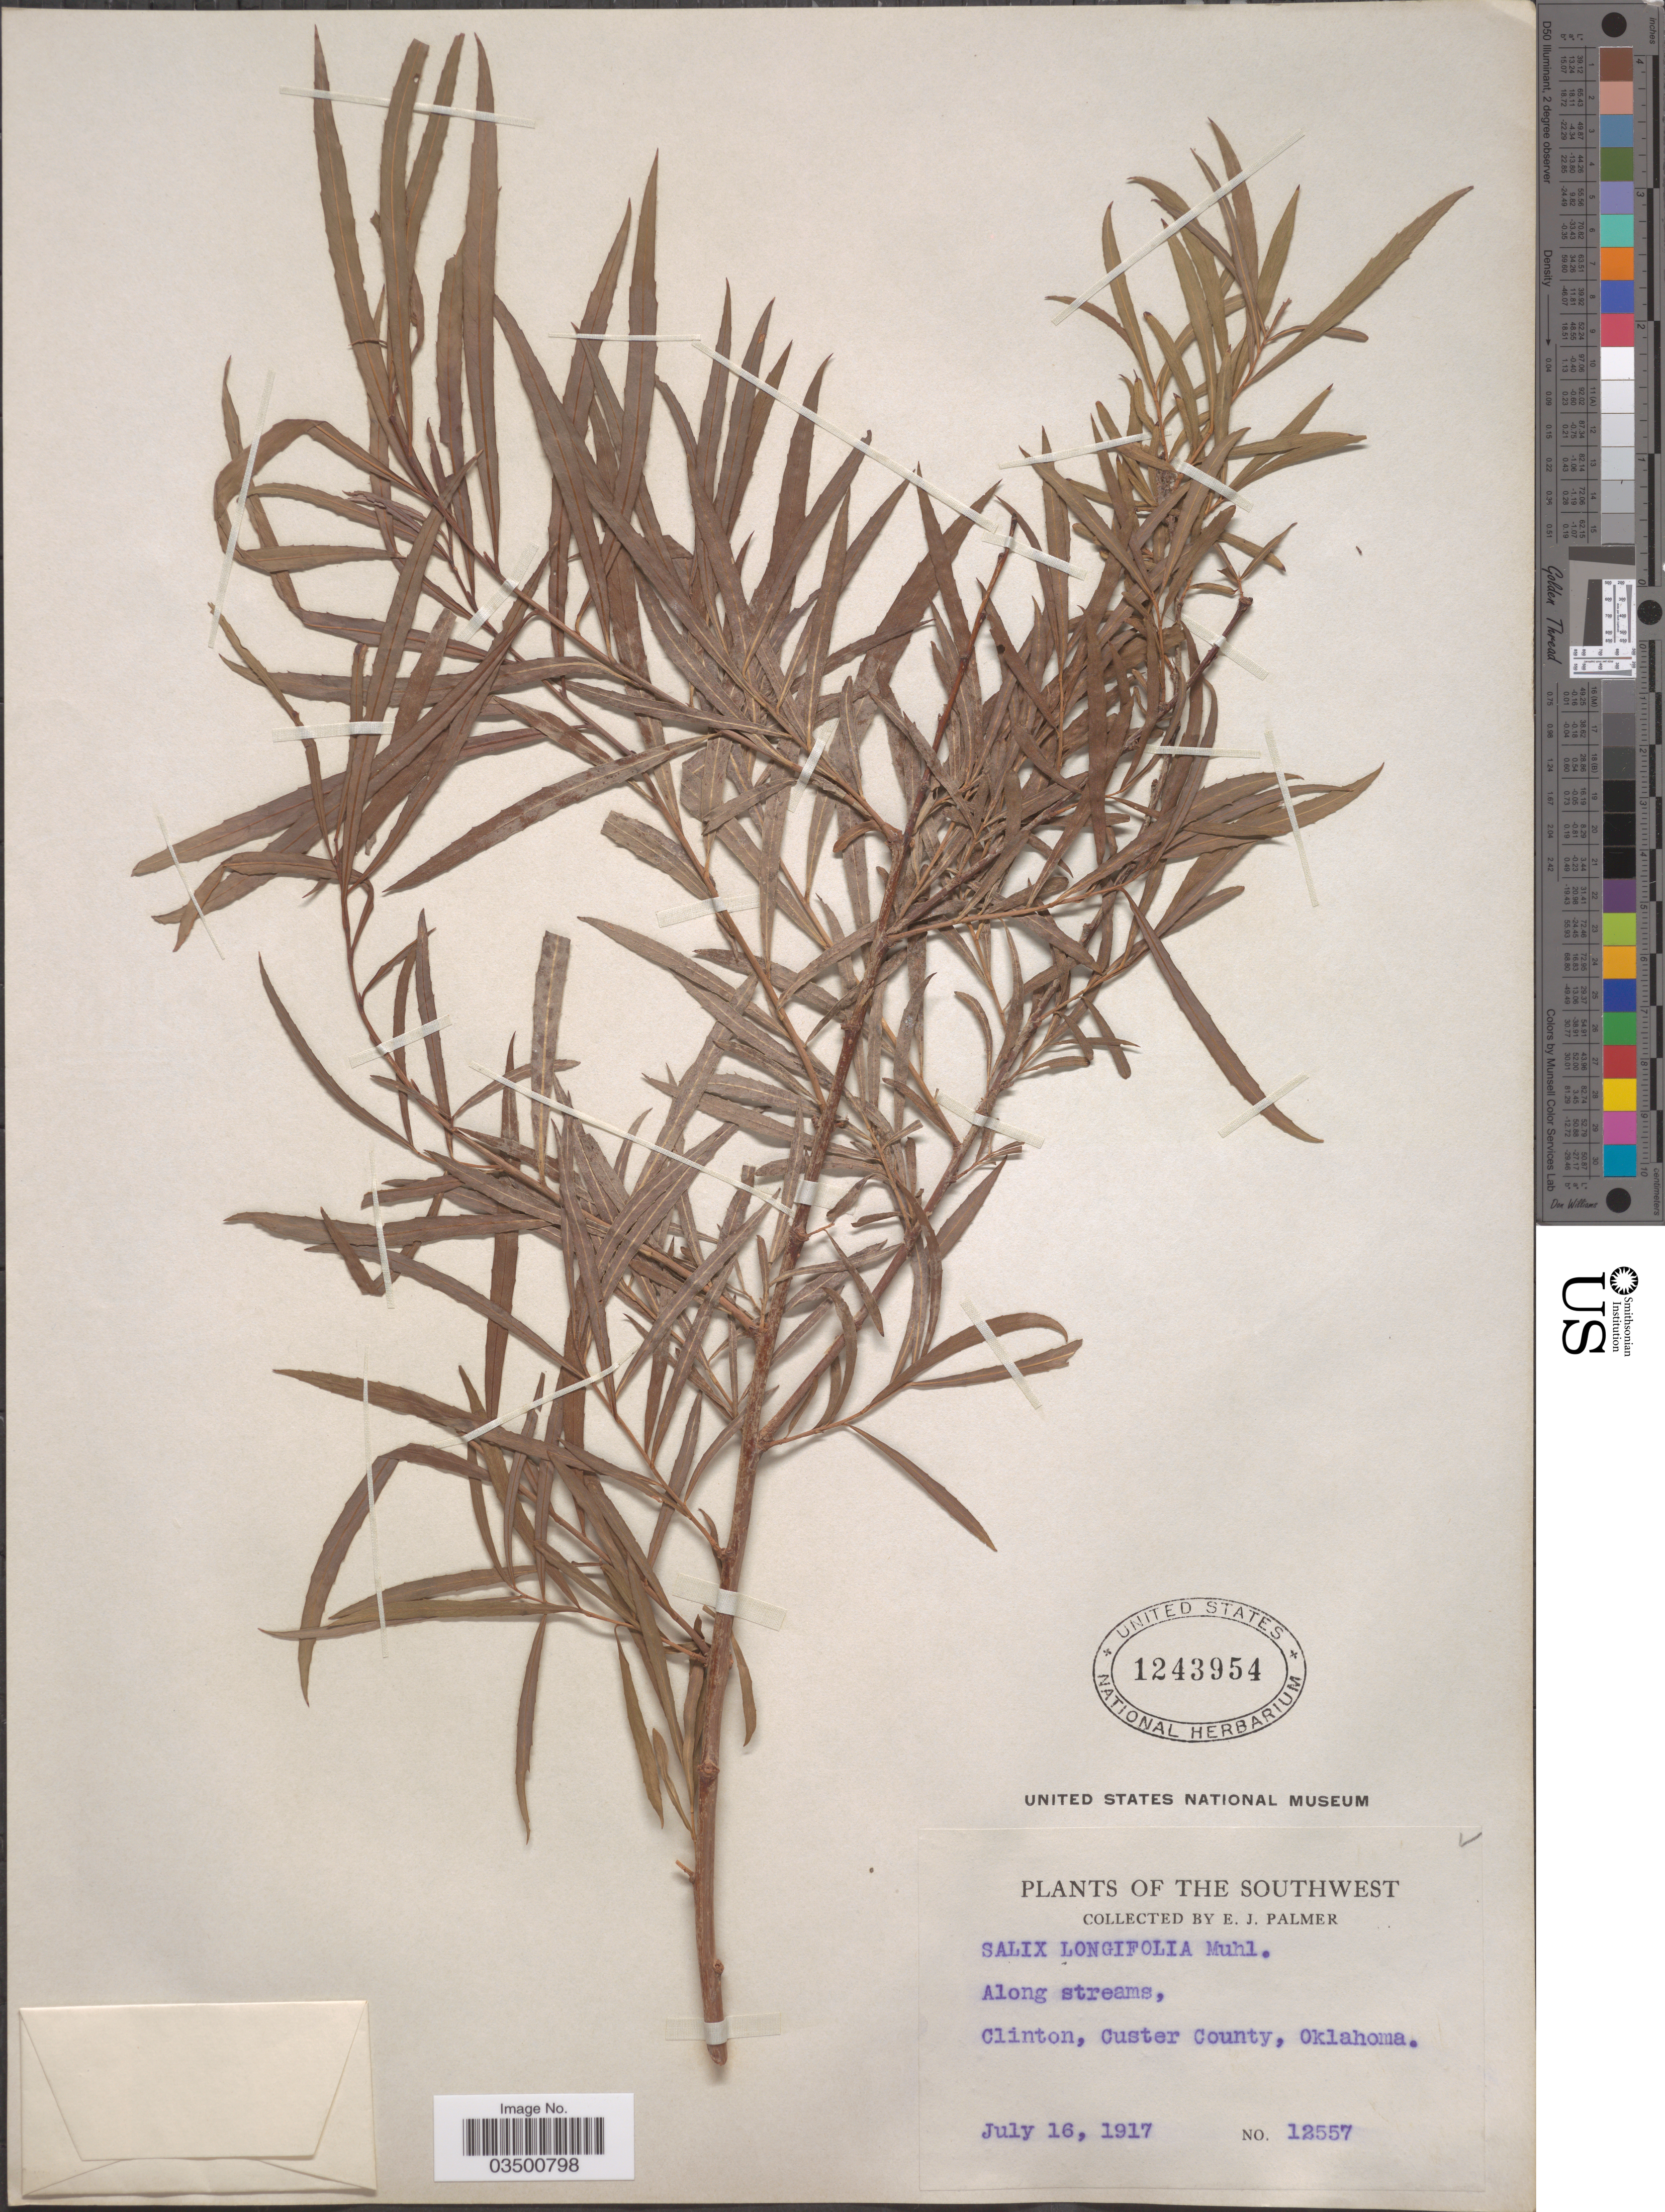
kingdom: Plantae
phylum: Tracheophyta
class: Magnoliopsida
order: Malpighiales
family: Salicaceae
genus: Salix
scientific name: Salix interior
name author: Rowlee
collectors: E. J. Palmer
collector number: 12557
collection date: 1917-07-16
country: United States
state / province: Oklahoma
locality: The Southwest. Along streams, Clinton, Custer County.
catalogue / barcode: US 1243954